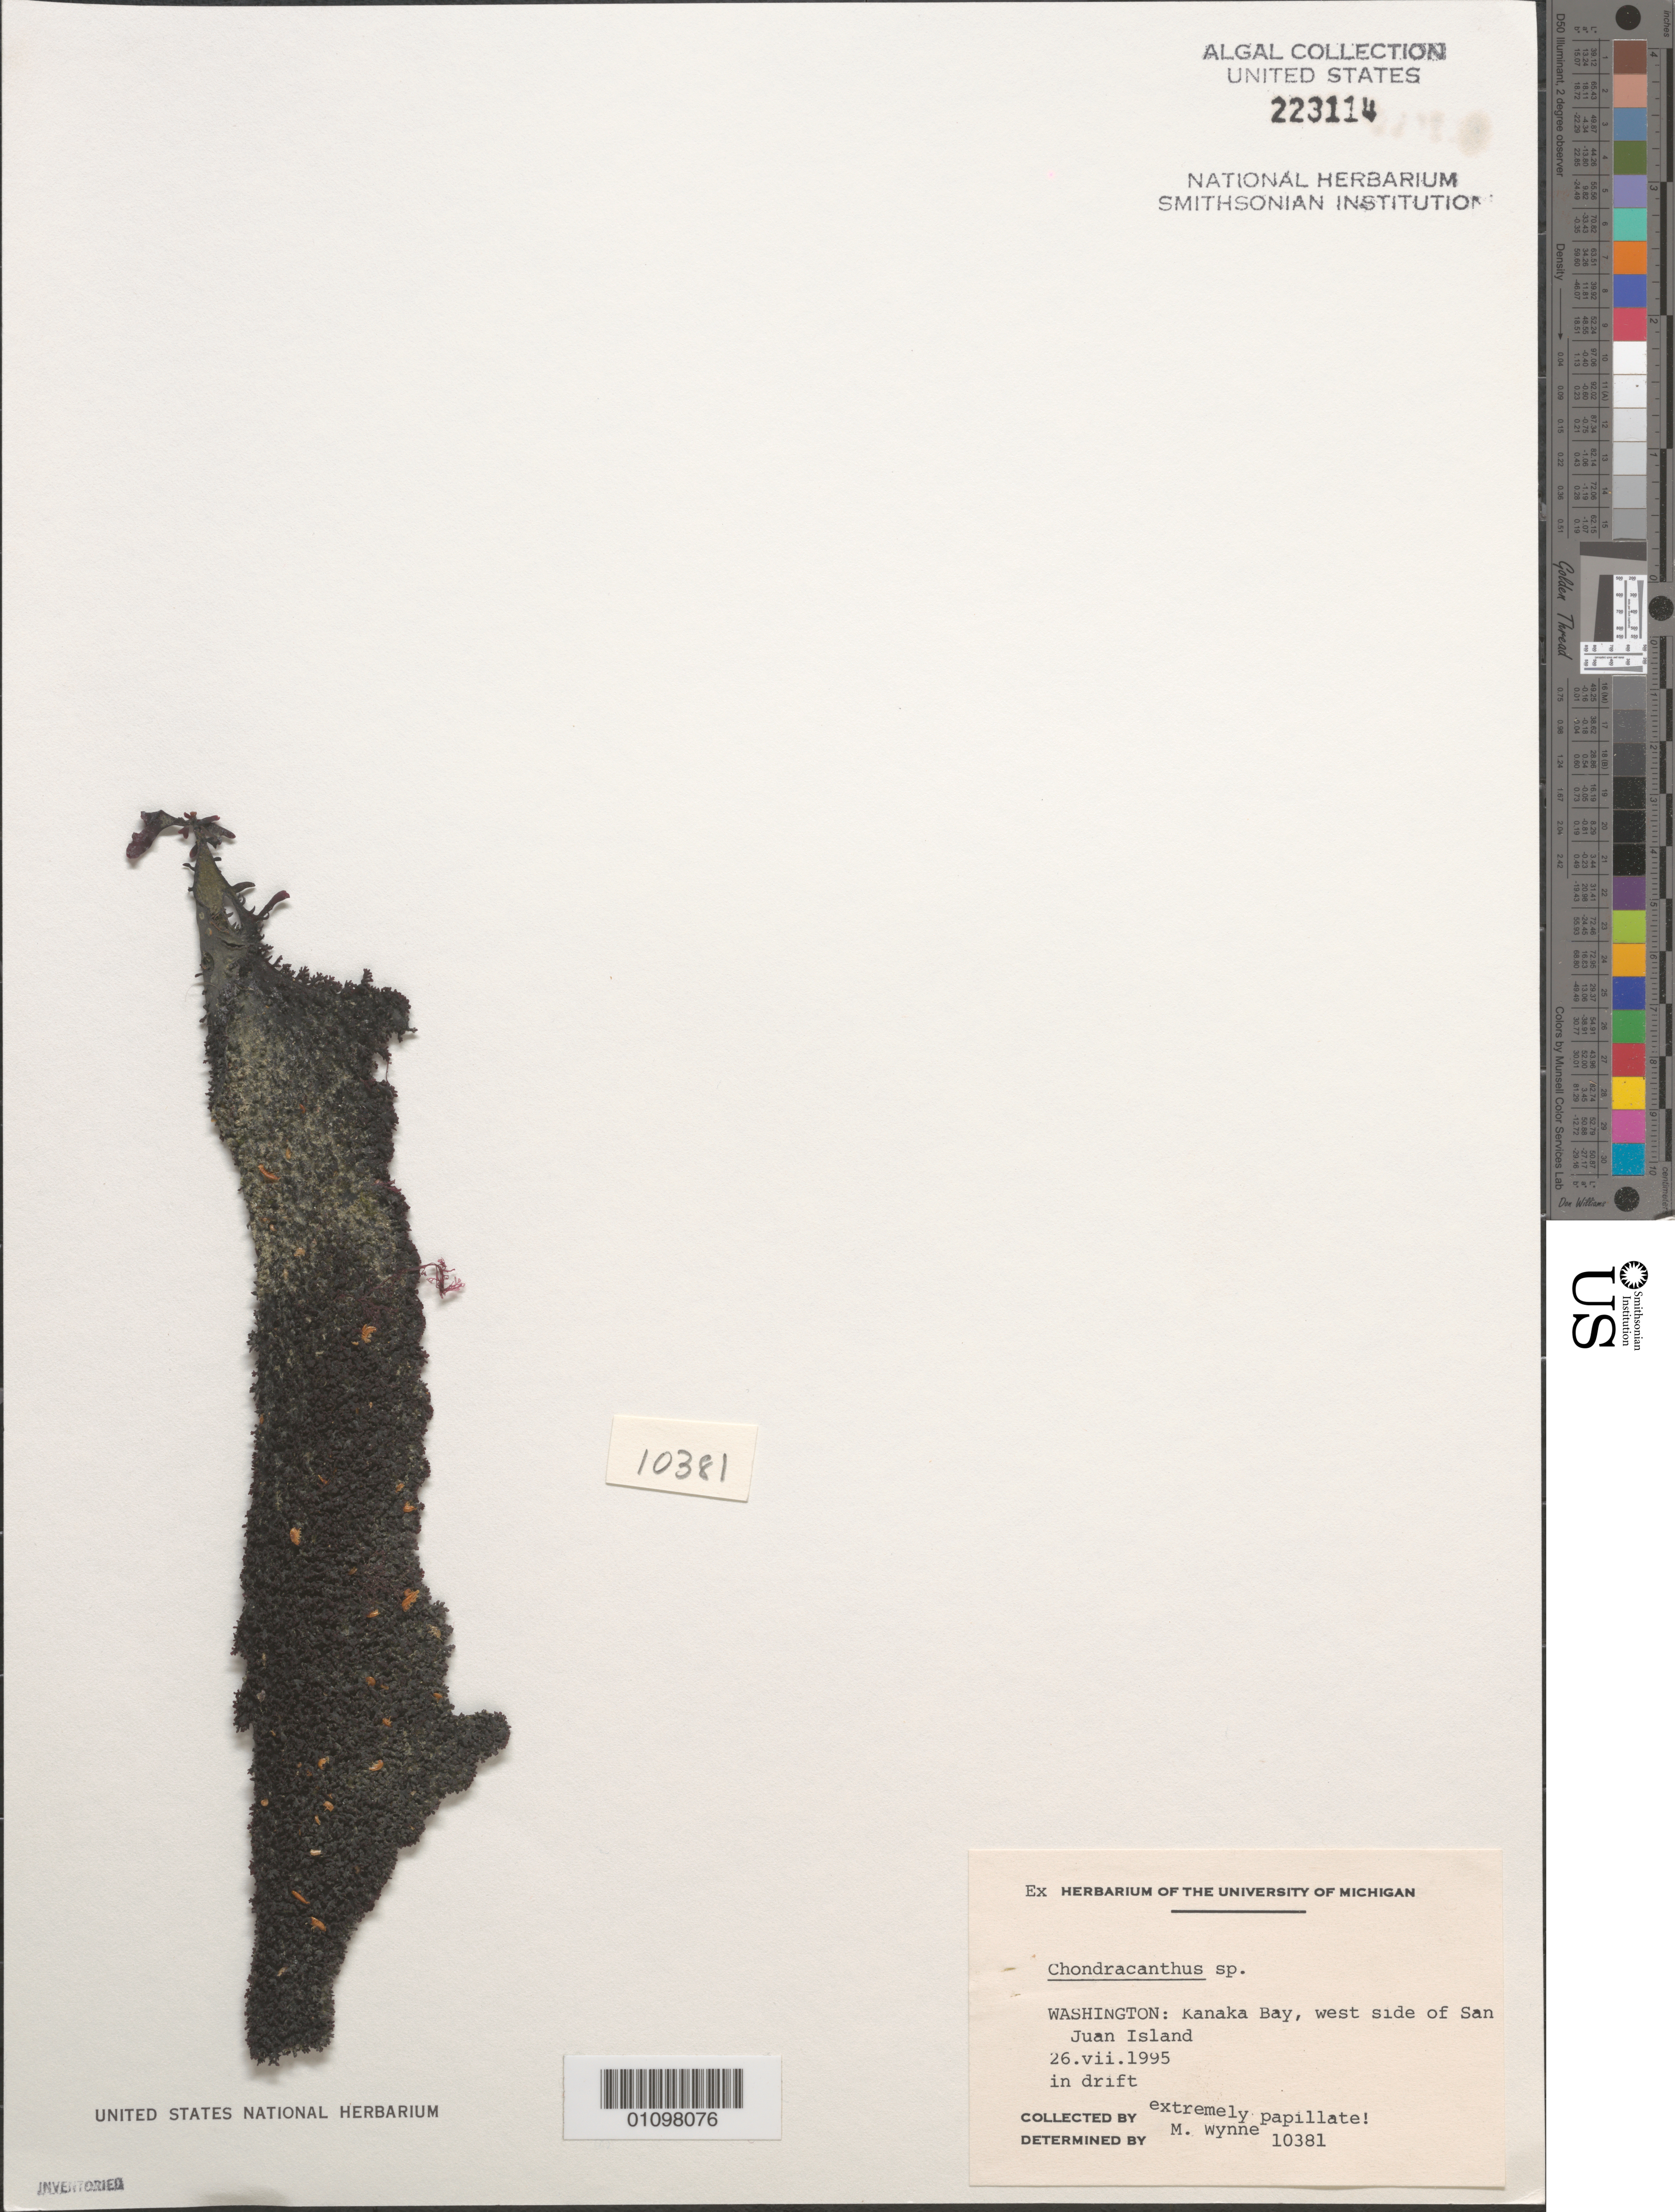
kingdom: Plantae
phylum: Rhodophyta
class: Florideophyceae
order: Gigartinales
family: Gigartinaceae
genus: Chondracanthus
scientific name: Chondracanthus sp.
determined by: Wynne, M. J.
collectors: M.J. Wynne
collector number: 10381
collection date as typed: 26 Jul 1995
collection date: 1995-07-26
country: United States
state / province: Washington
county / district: San Juan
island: San Juan Island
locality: Kanaka Bay, west side of San Juan Island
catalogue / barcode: US 223114